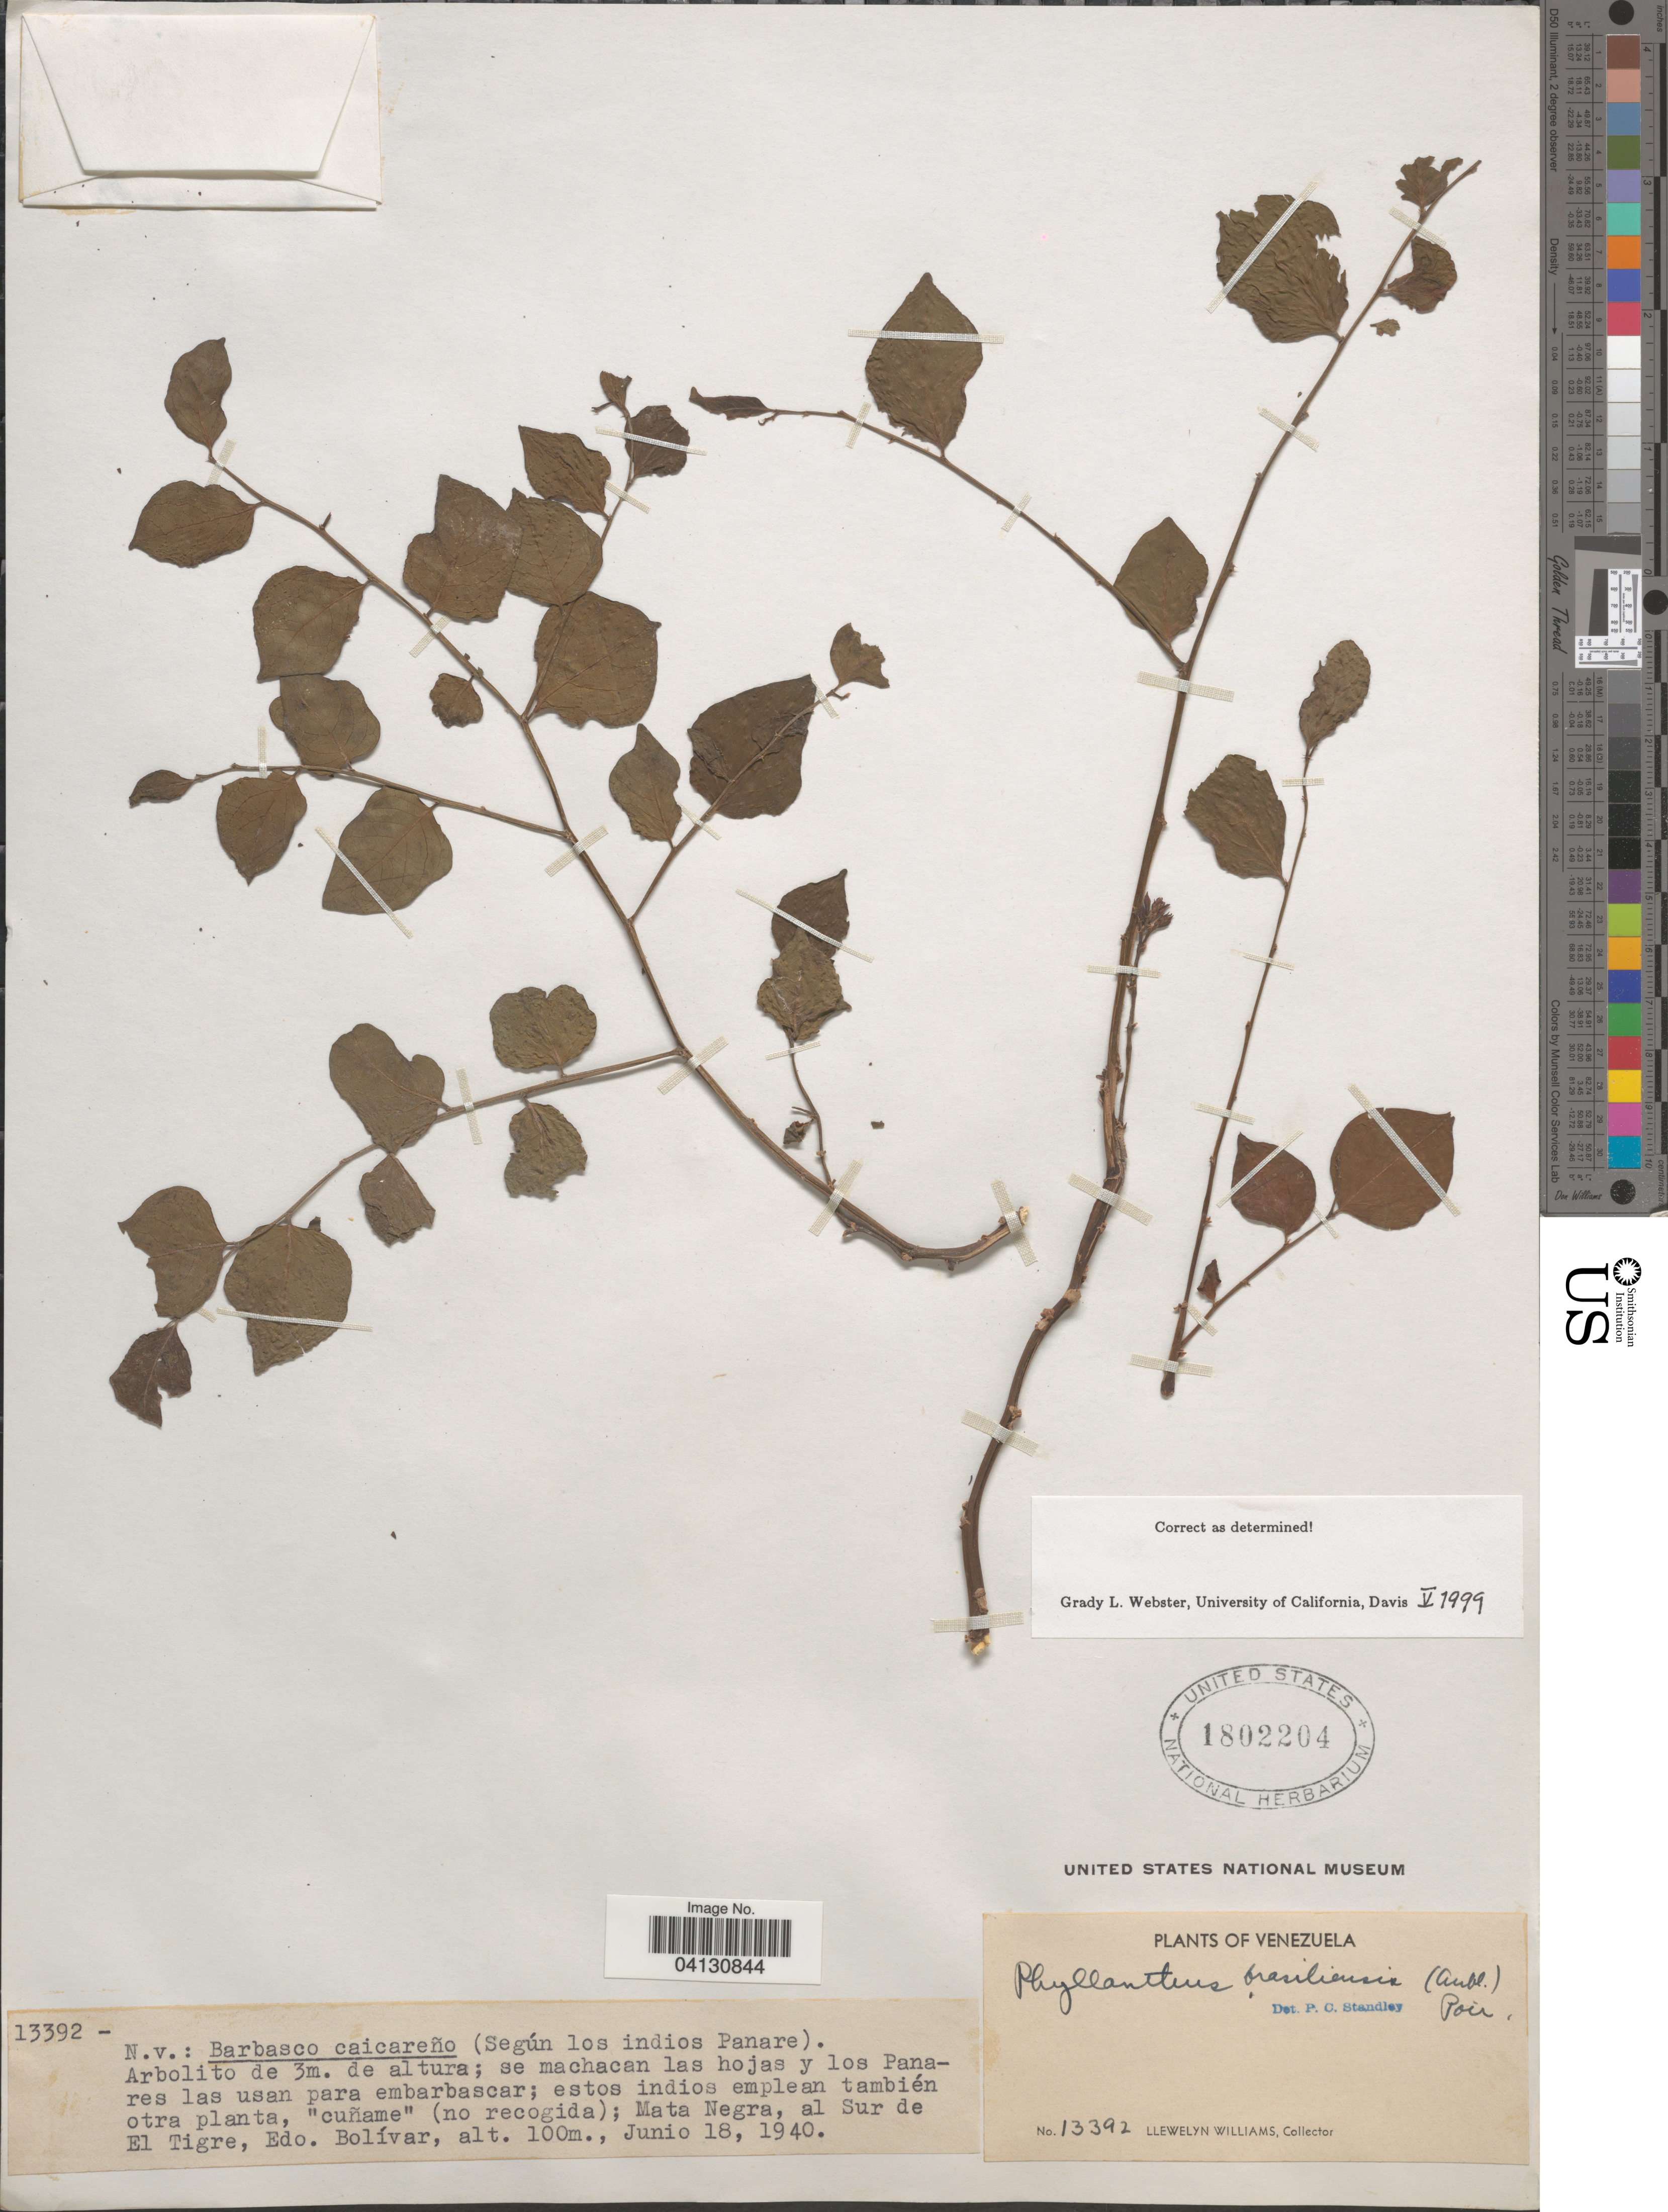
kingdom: Plantae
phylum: Tracheophyta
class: Magnoliopsida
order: Malpighiales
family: Phyllanthaceae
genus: Phyllanthus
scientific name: Phyllanthus brasiliensis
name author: (Aubl.) Poir.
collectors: Ll. Williams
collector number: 13392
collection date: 1940-06-18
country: Venezuela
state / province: Bolivar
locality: Mata Negra, al Sur de El Tigre.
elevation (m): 100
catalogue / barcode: US 1802204